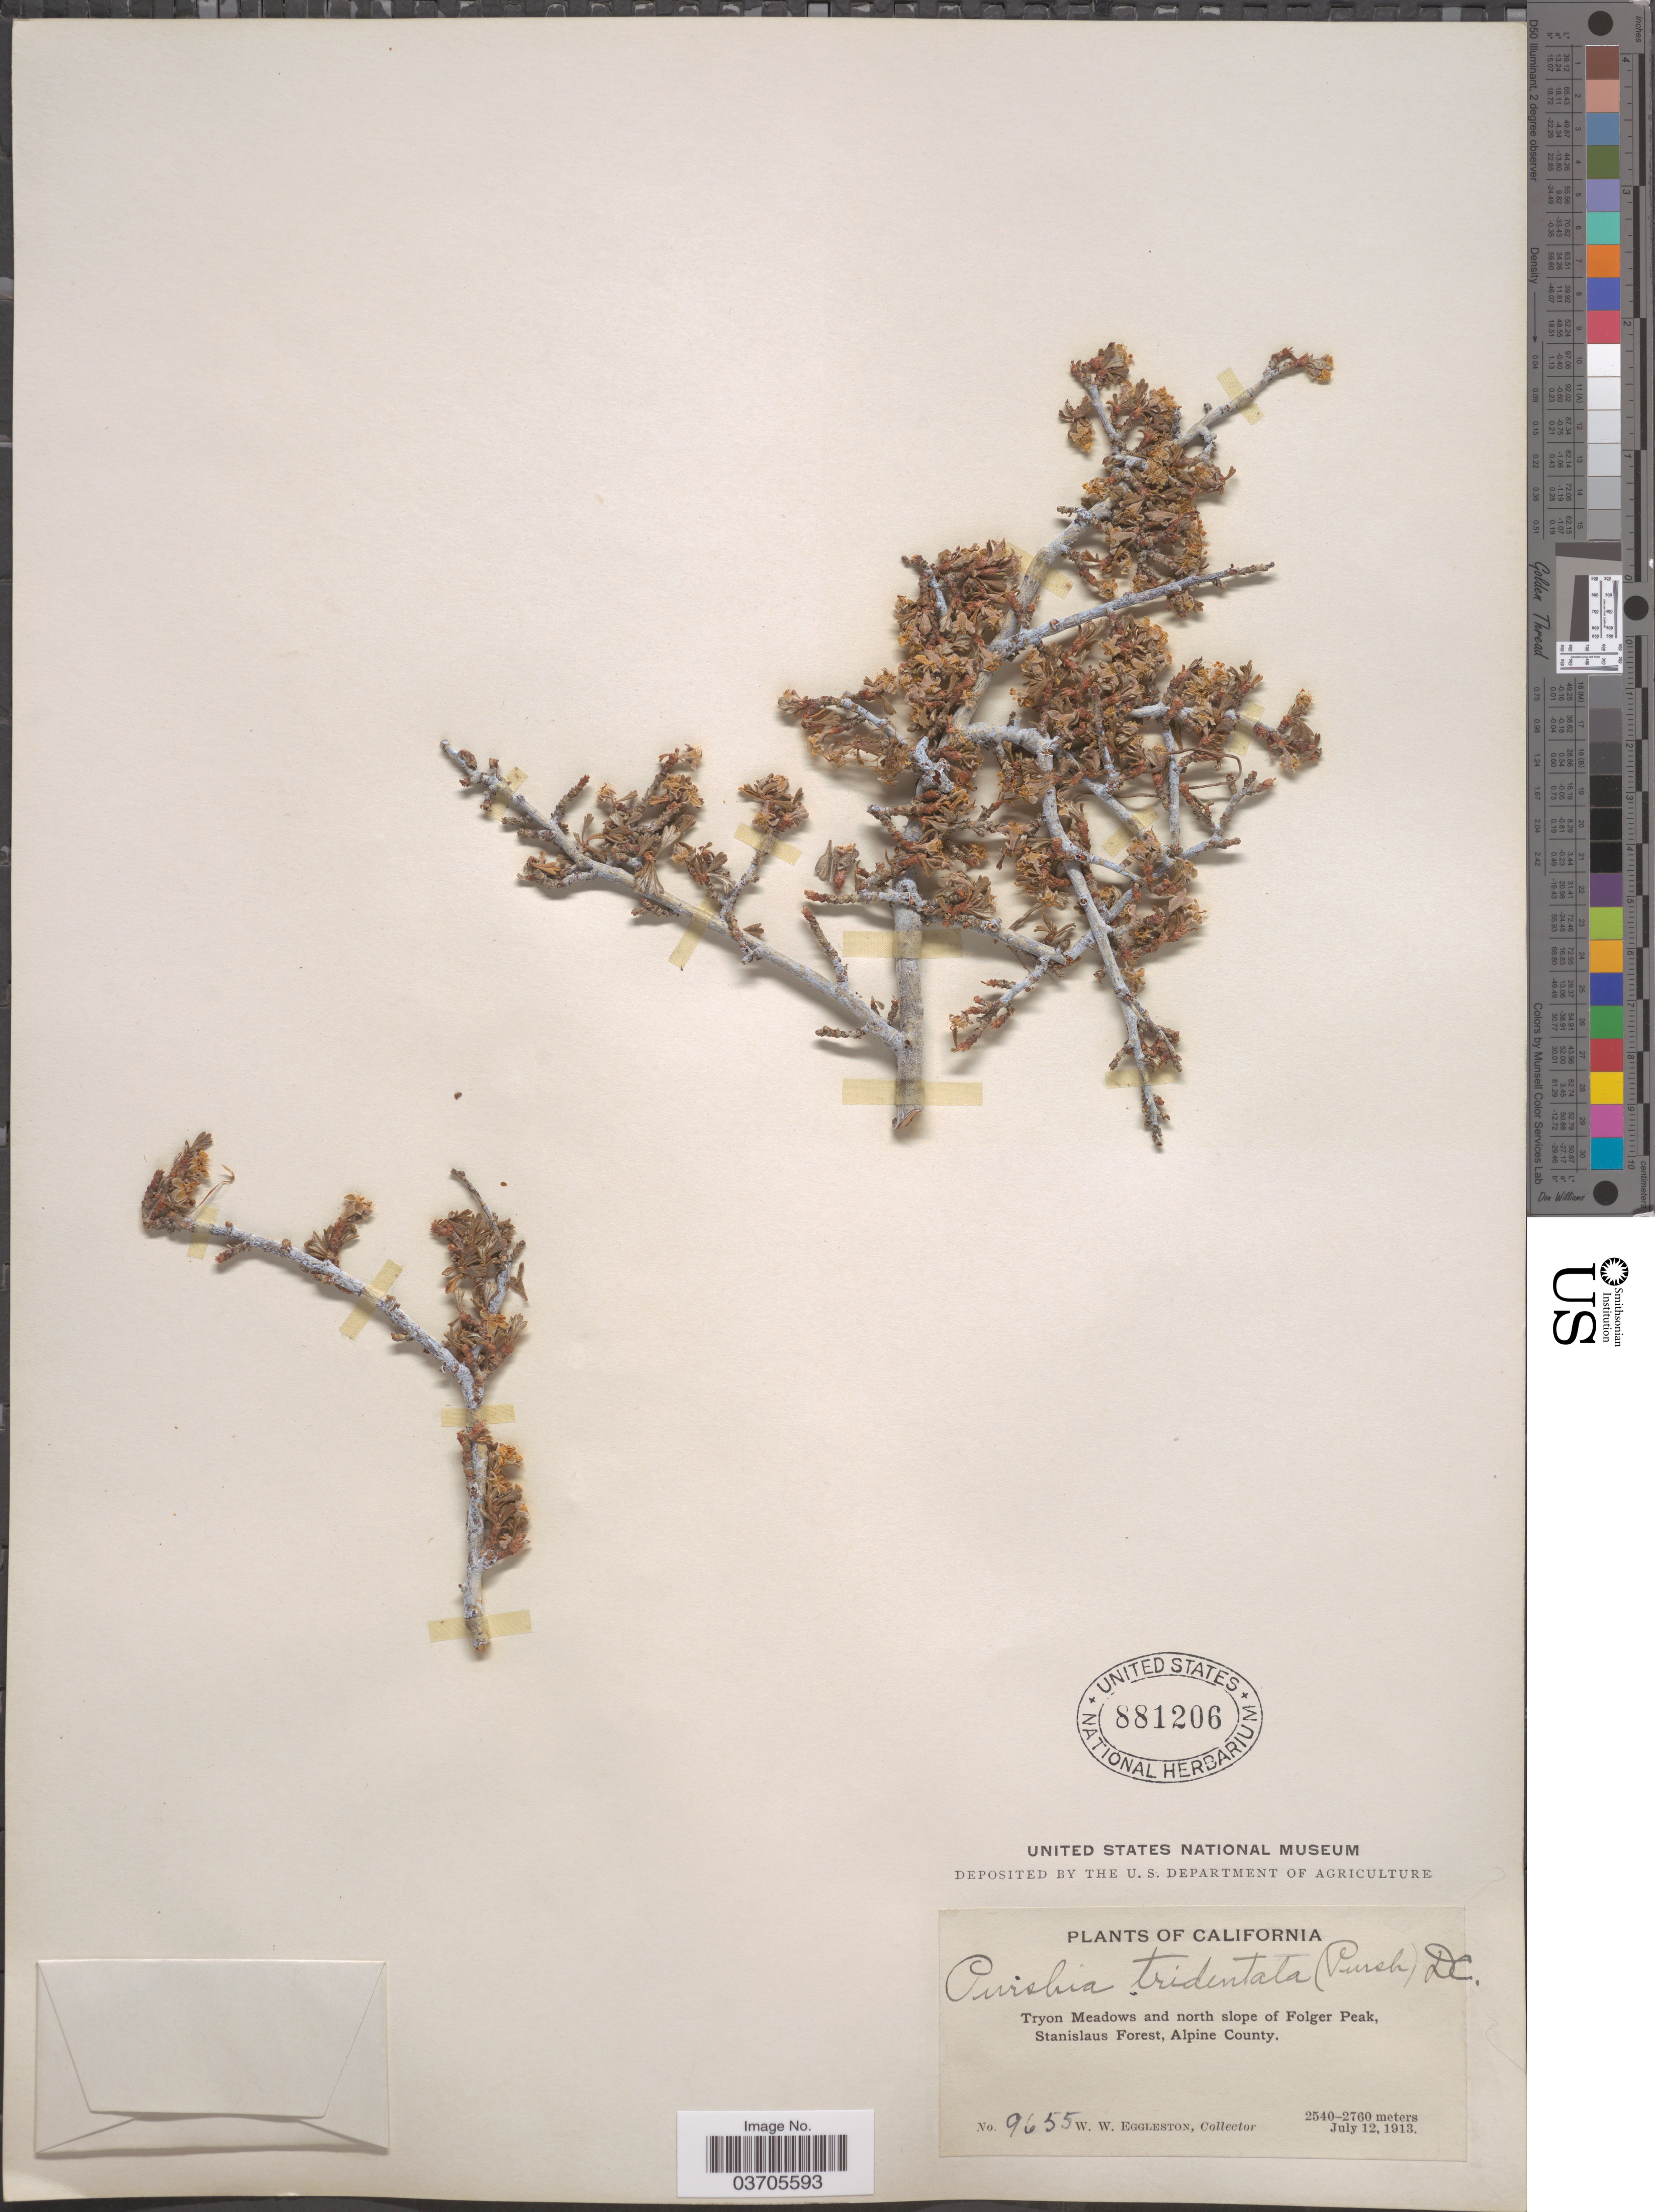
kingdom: Plantae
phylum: Tracheophyta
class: Magnoliopsida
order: Rosales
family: Rosaceae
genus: Purshia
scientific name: Purshia tridentata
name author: (Pursh) DC.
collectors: W. W. Eggleston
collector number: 9655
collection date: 1913-07-12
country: United States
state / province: California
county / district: Alpine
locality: Tryon Meadows and north slope of Folger Peak, Stanislaus Forest, Alpine County.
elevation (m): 2540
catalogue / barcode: US 881206